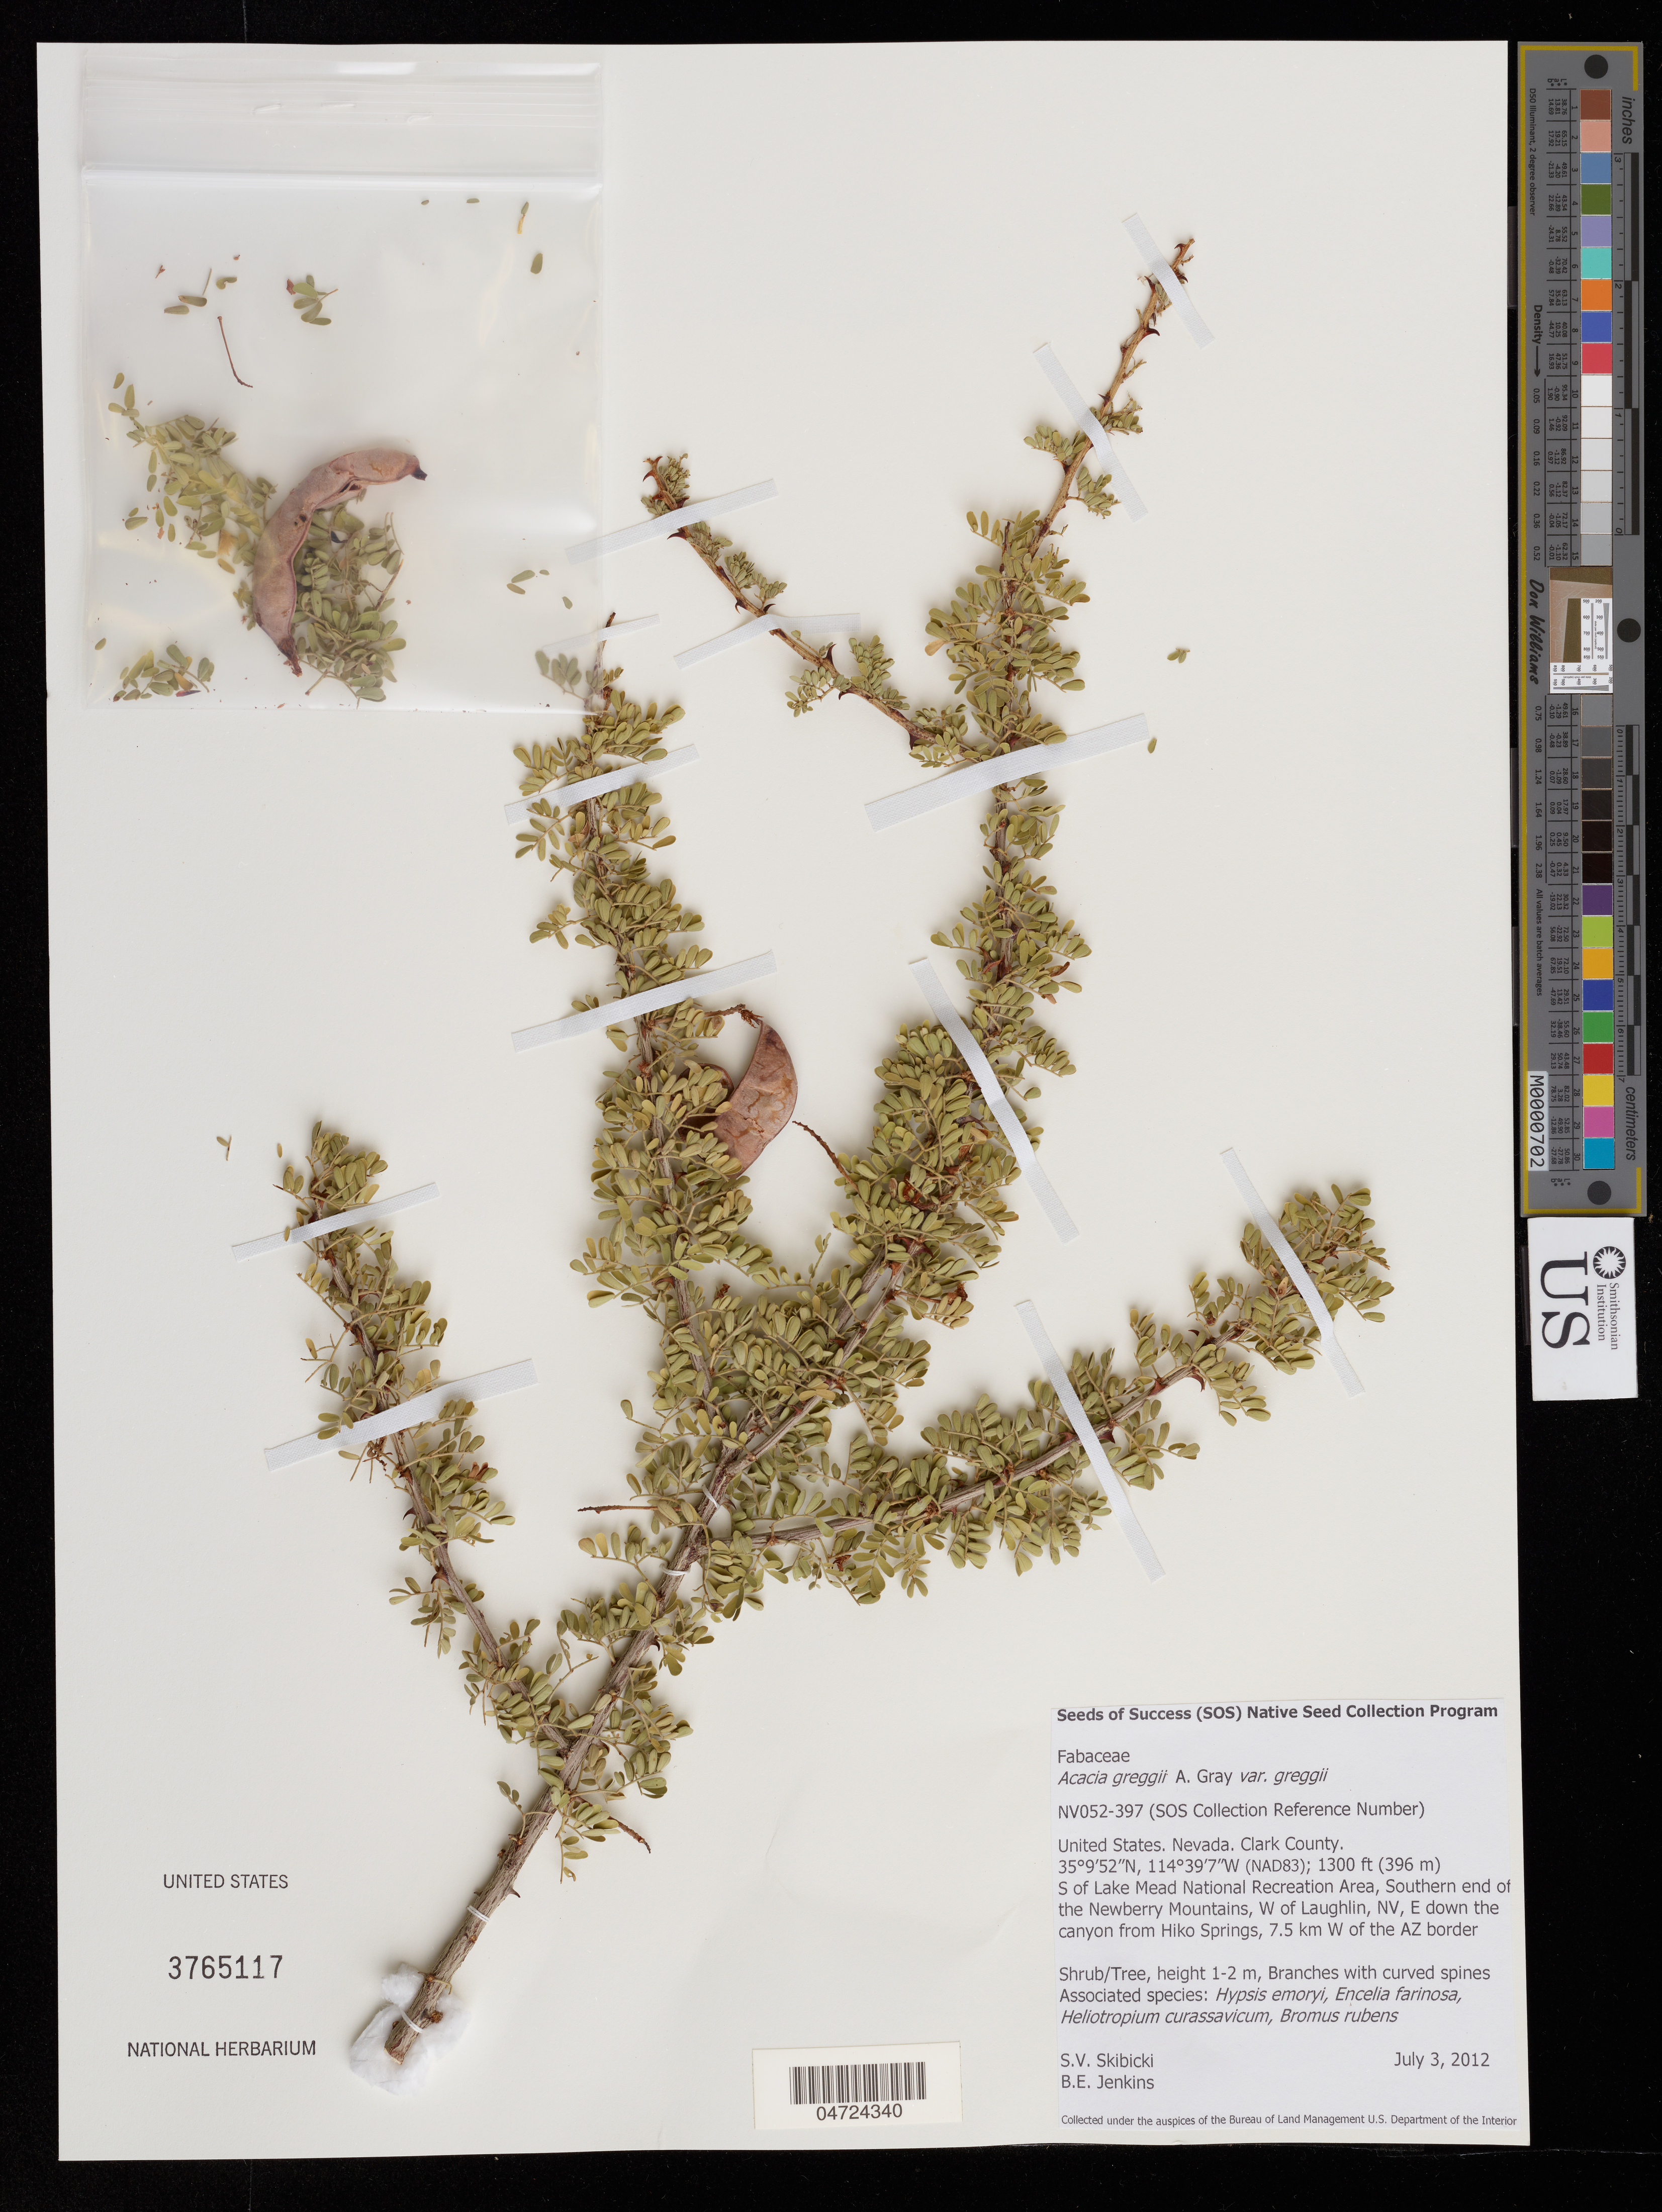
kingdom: Plantae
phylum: Tracheophyta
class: Magnoliopsida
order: Fabales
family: Fabaceae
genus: Acacia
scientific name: Acacia greggii var. greggii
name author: A. Gray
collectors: S. Skibicki & B. Jenkins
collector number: NV052-397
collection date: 2012-07-03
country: United States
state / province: Nevada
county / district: Clark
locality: Clark County. S of Lake Mead National Recreation Area, Southern end of the Newberry Mountains, W of Laughlin, NV, E down the canyon from Hiko Springs, 7.5 km W of the AZ border.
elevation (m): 396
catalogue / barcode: US 3765117